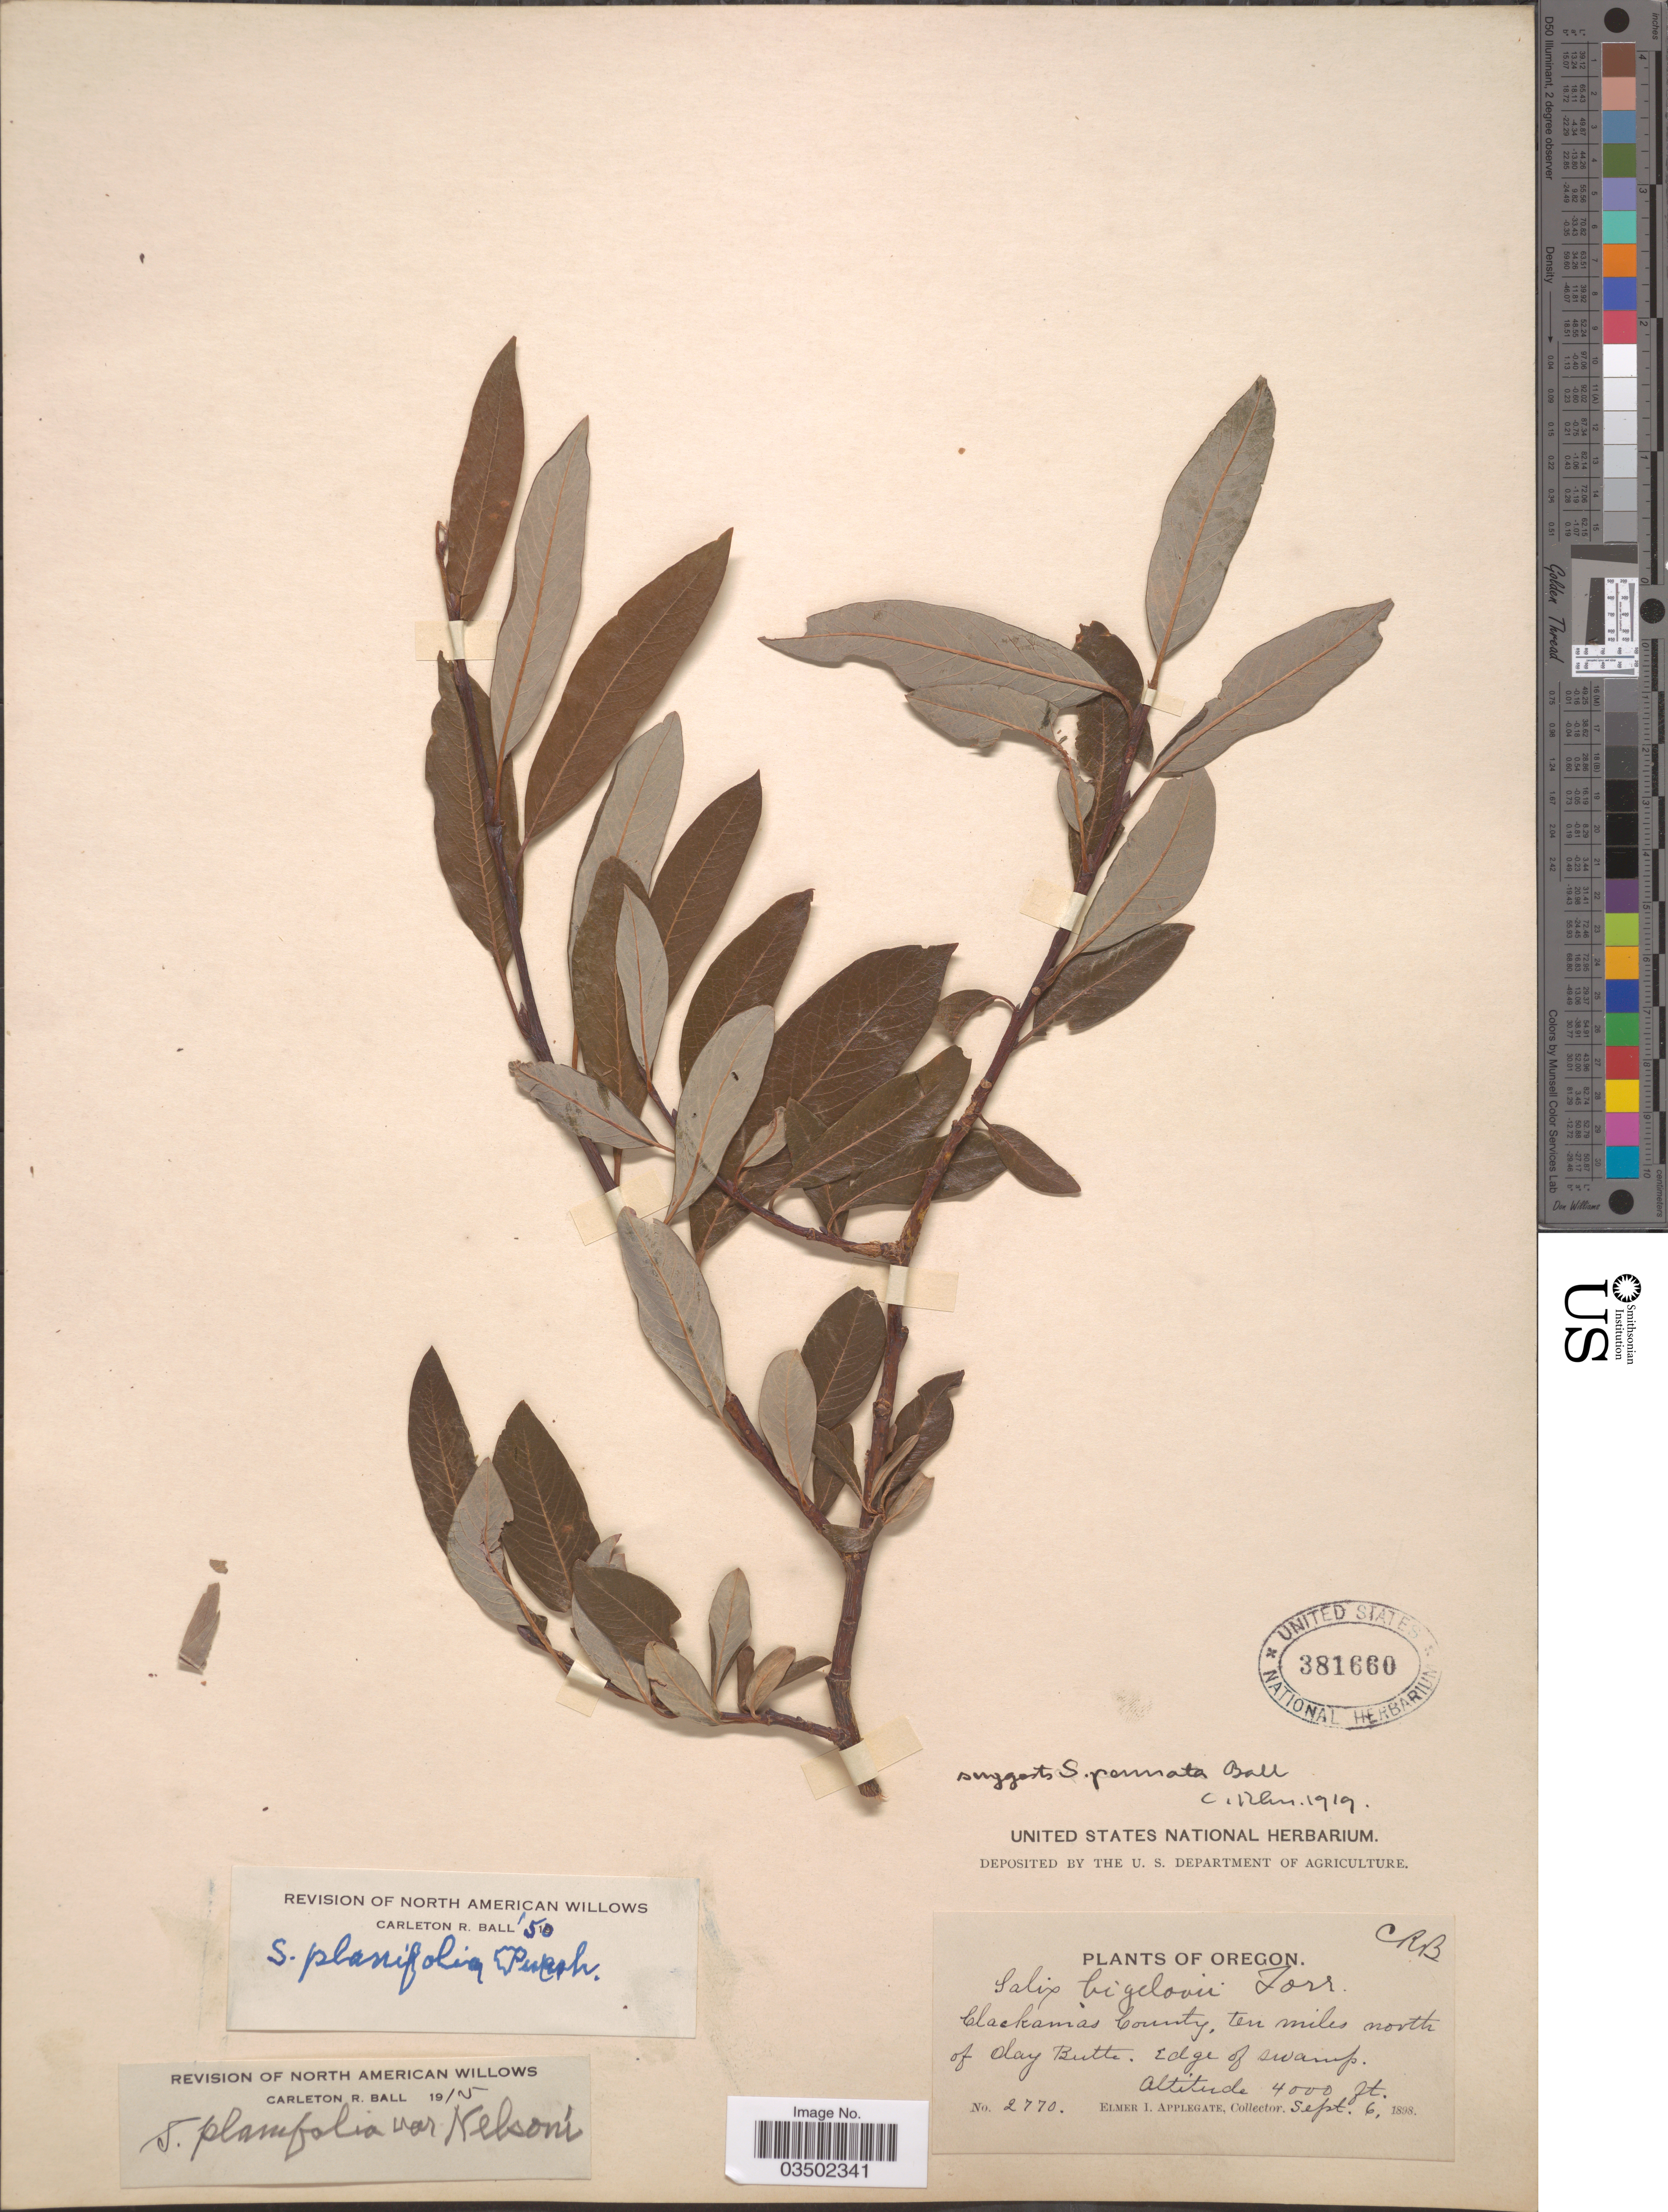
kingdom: Plantae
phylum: Tracheophyta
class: Magnoliopsida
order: Malpighiales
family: Salicaceae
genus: Salix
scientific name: Salix planifolia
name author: Pursh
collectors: E. I. Applegate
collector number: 2770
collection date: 1898-09-06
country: United States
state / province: Oregon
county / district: Clackamas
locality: Clackamas County, ten miles north of Olay Butte. Edge of swamp.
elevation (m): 1219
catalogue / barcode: US 381660